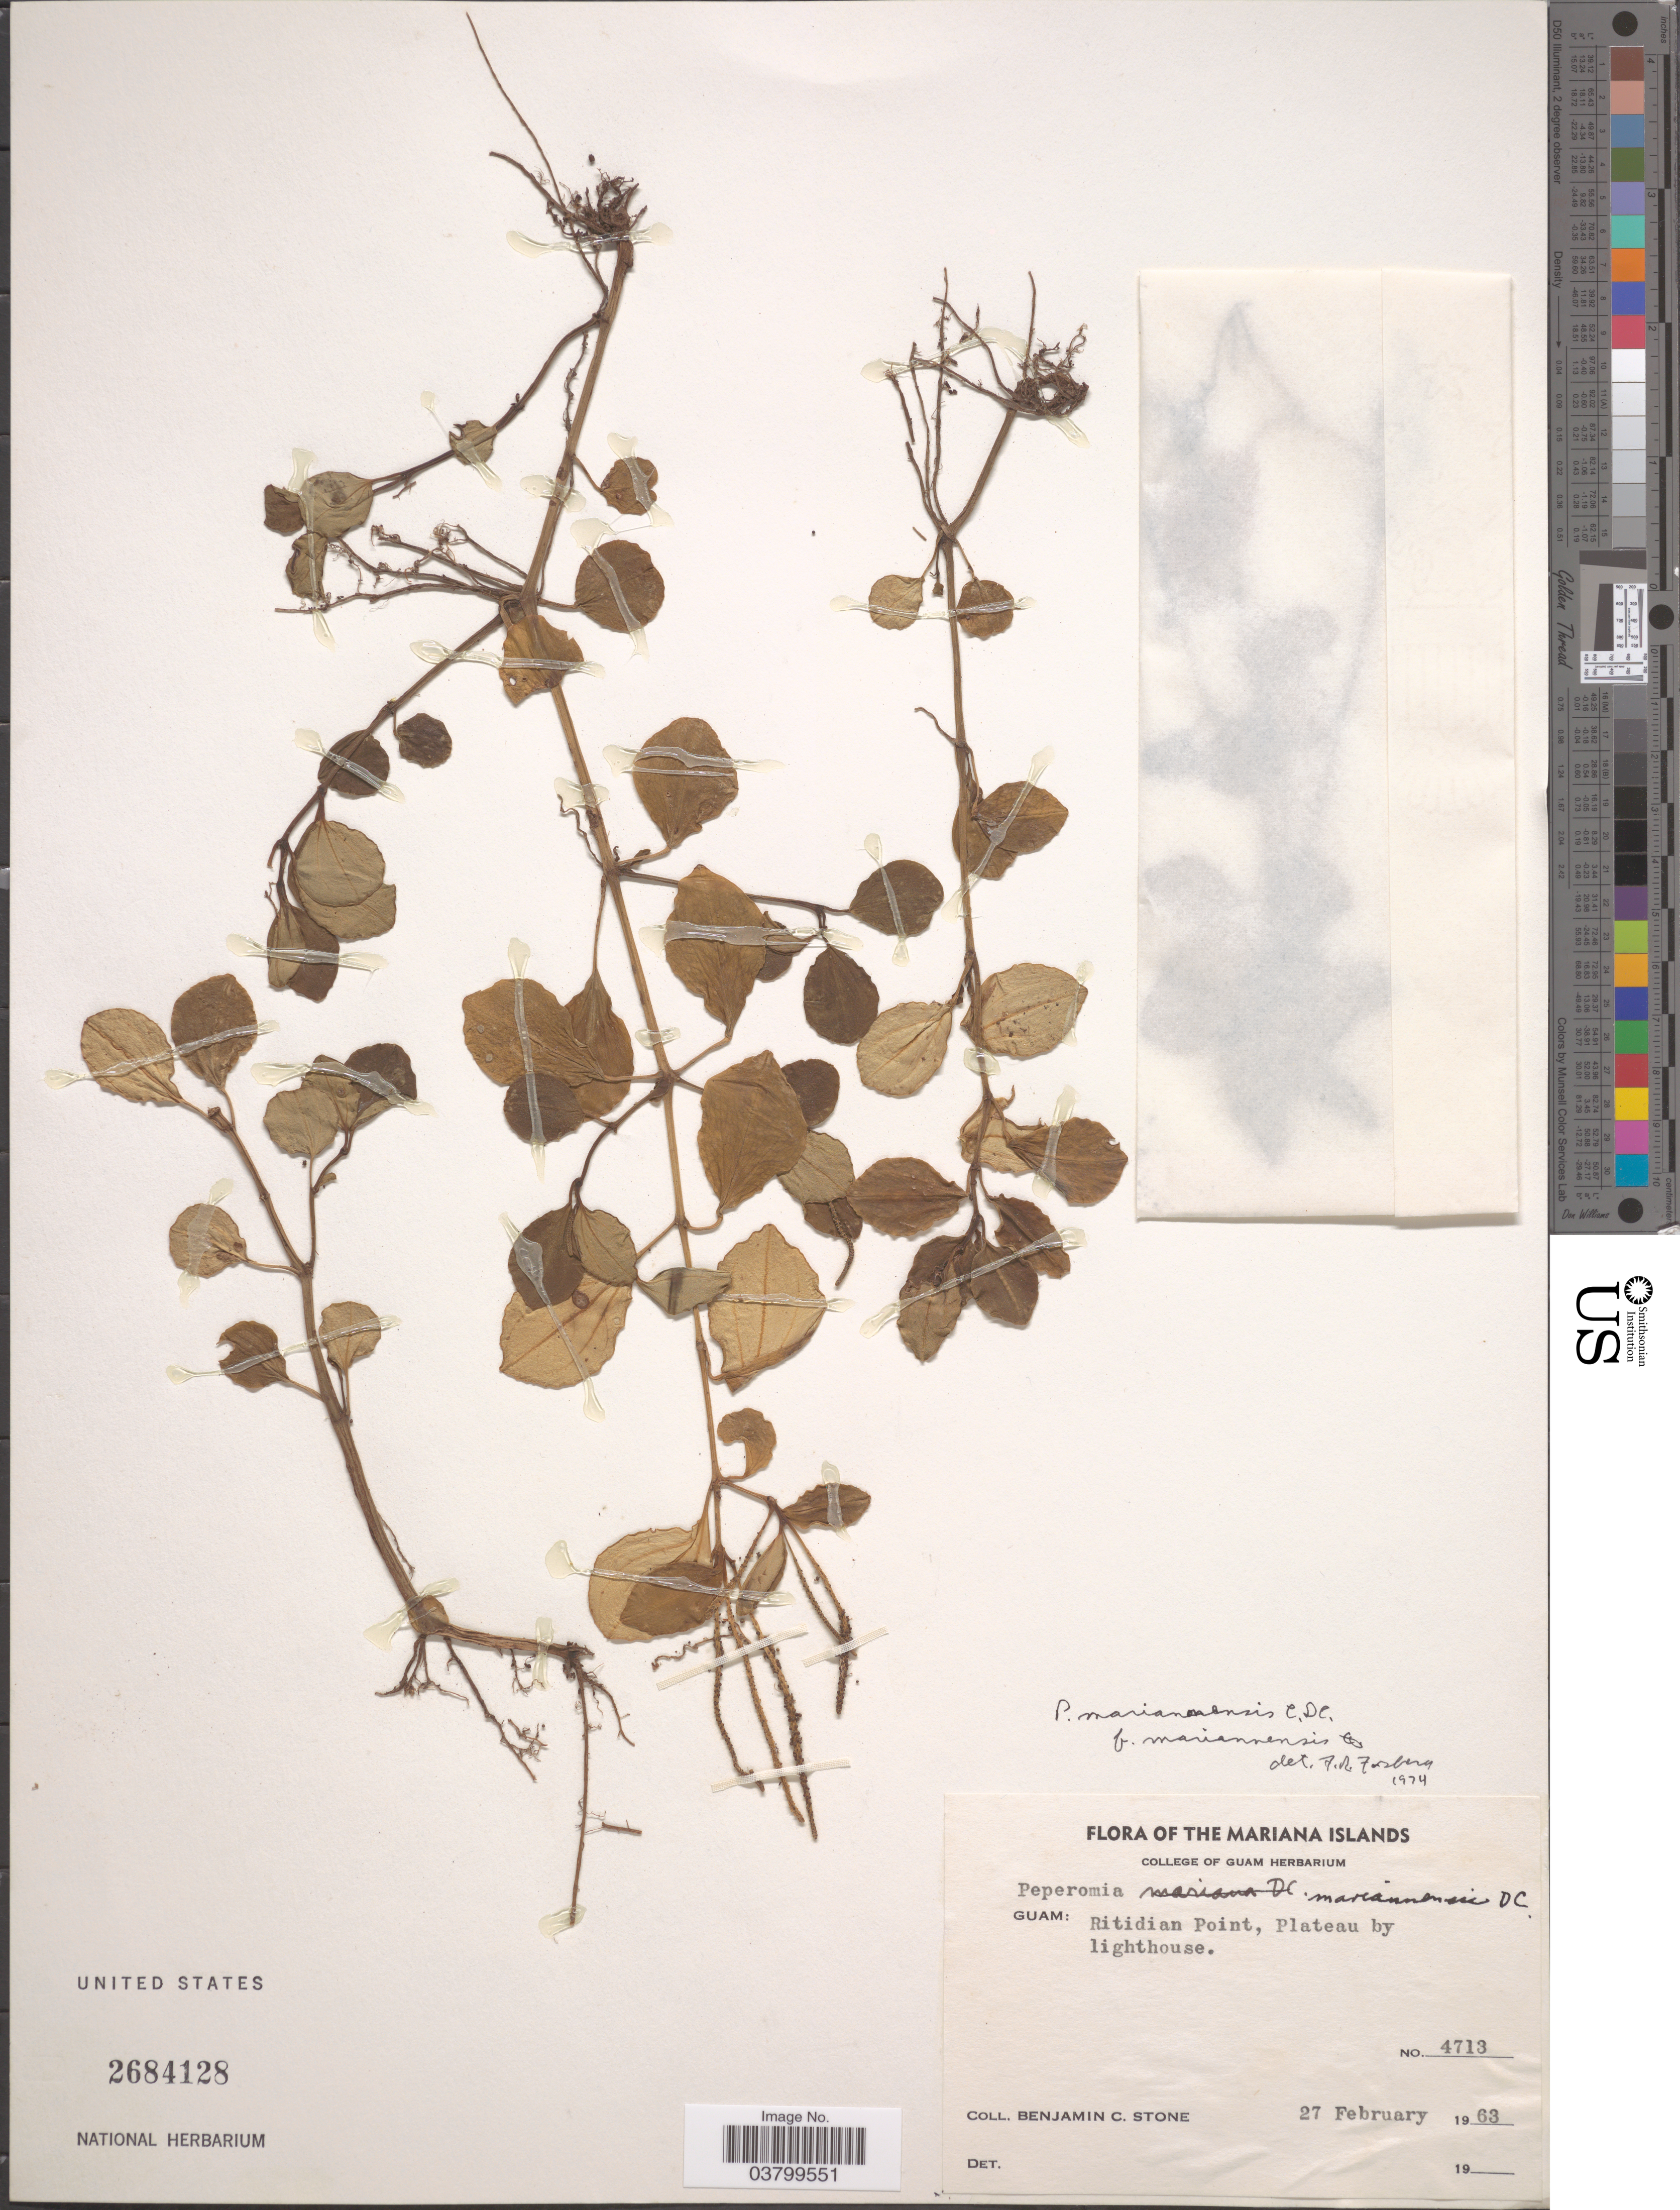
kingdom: Plantae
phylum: Tracheophyta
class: Magnoliopsida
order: Piperales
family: Piperaceae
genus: Peperomia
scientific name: Peperomia mariannensis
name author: C. DC.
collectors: B. C. Stone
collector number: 4713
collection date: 1963-02-27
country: Guam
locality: The Mariana Islands. Guam: Ritidian Point, Plateau by lighthouse.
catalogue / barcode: US 2684128